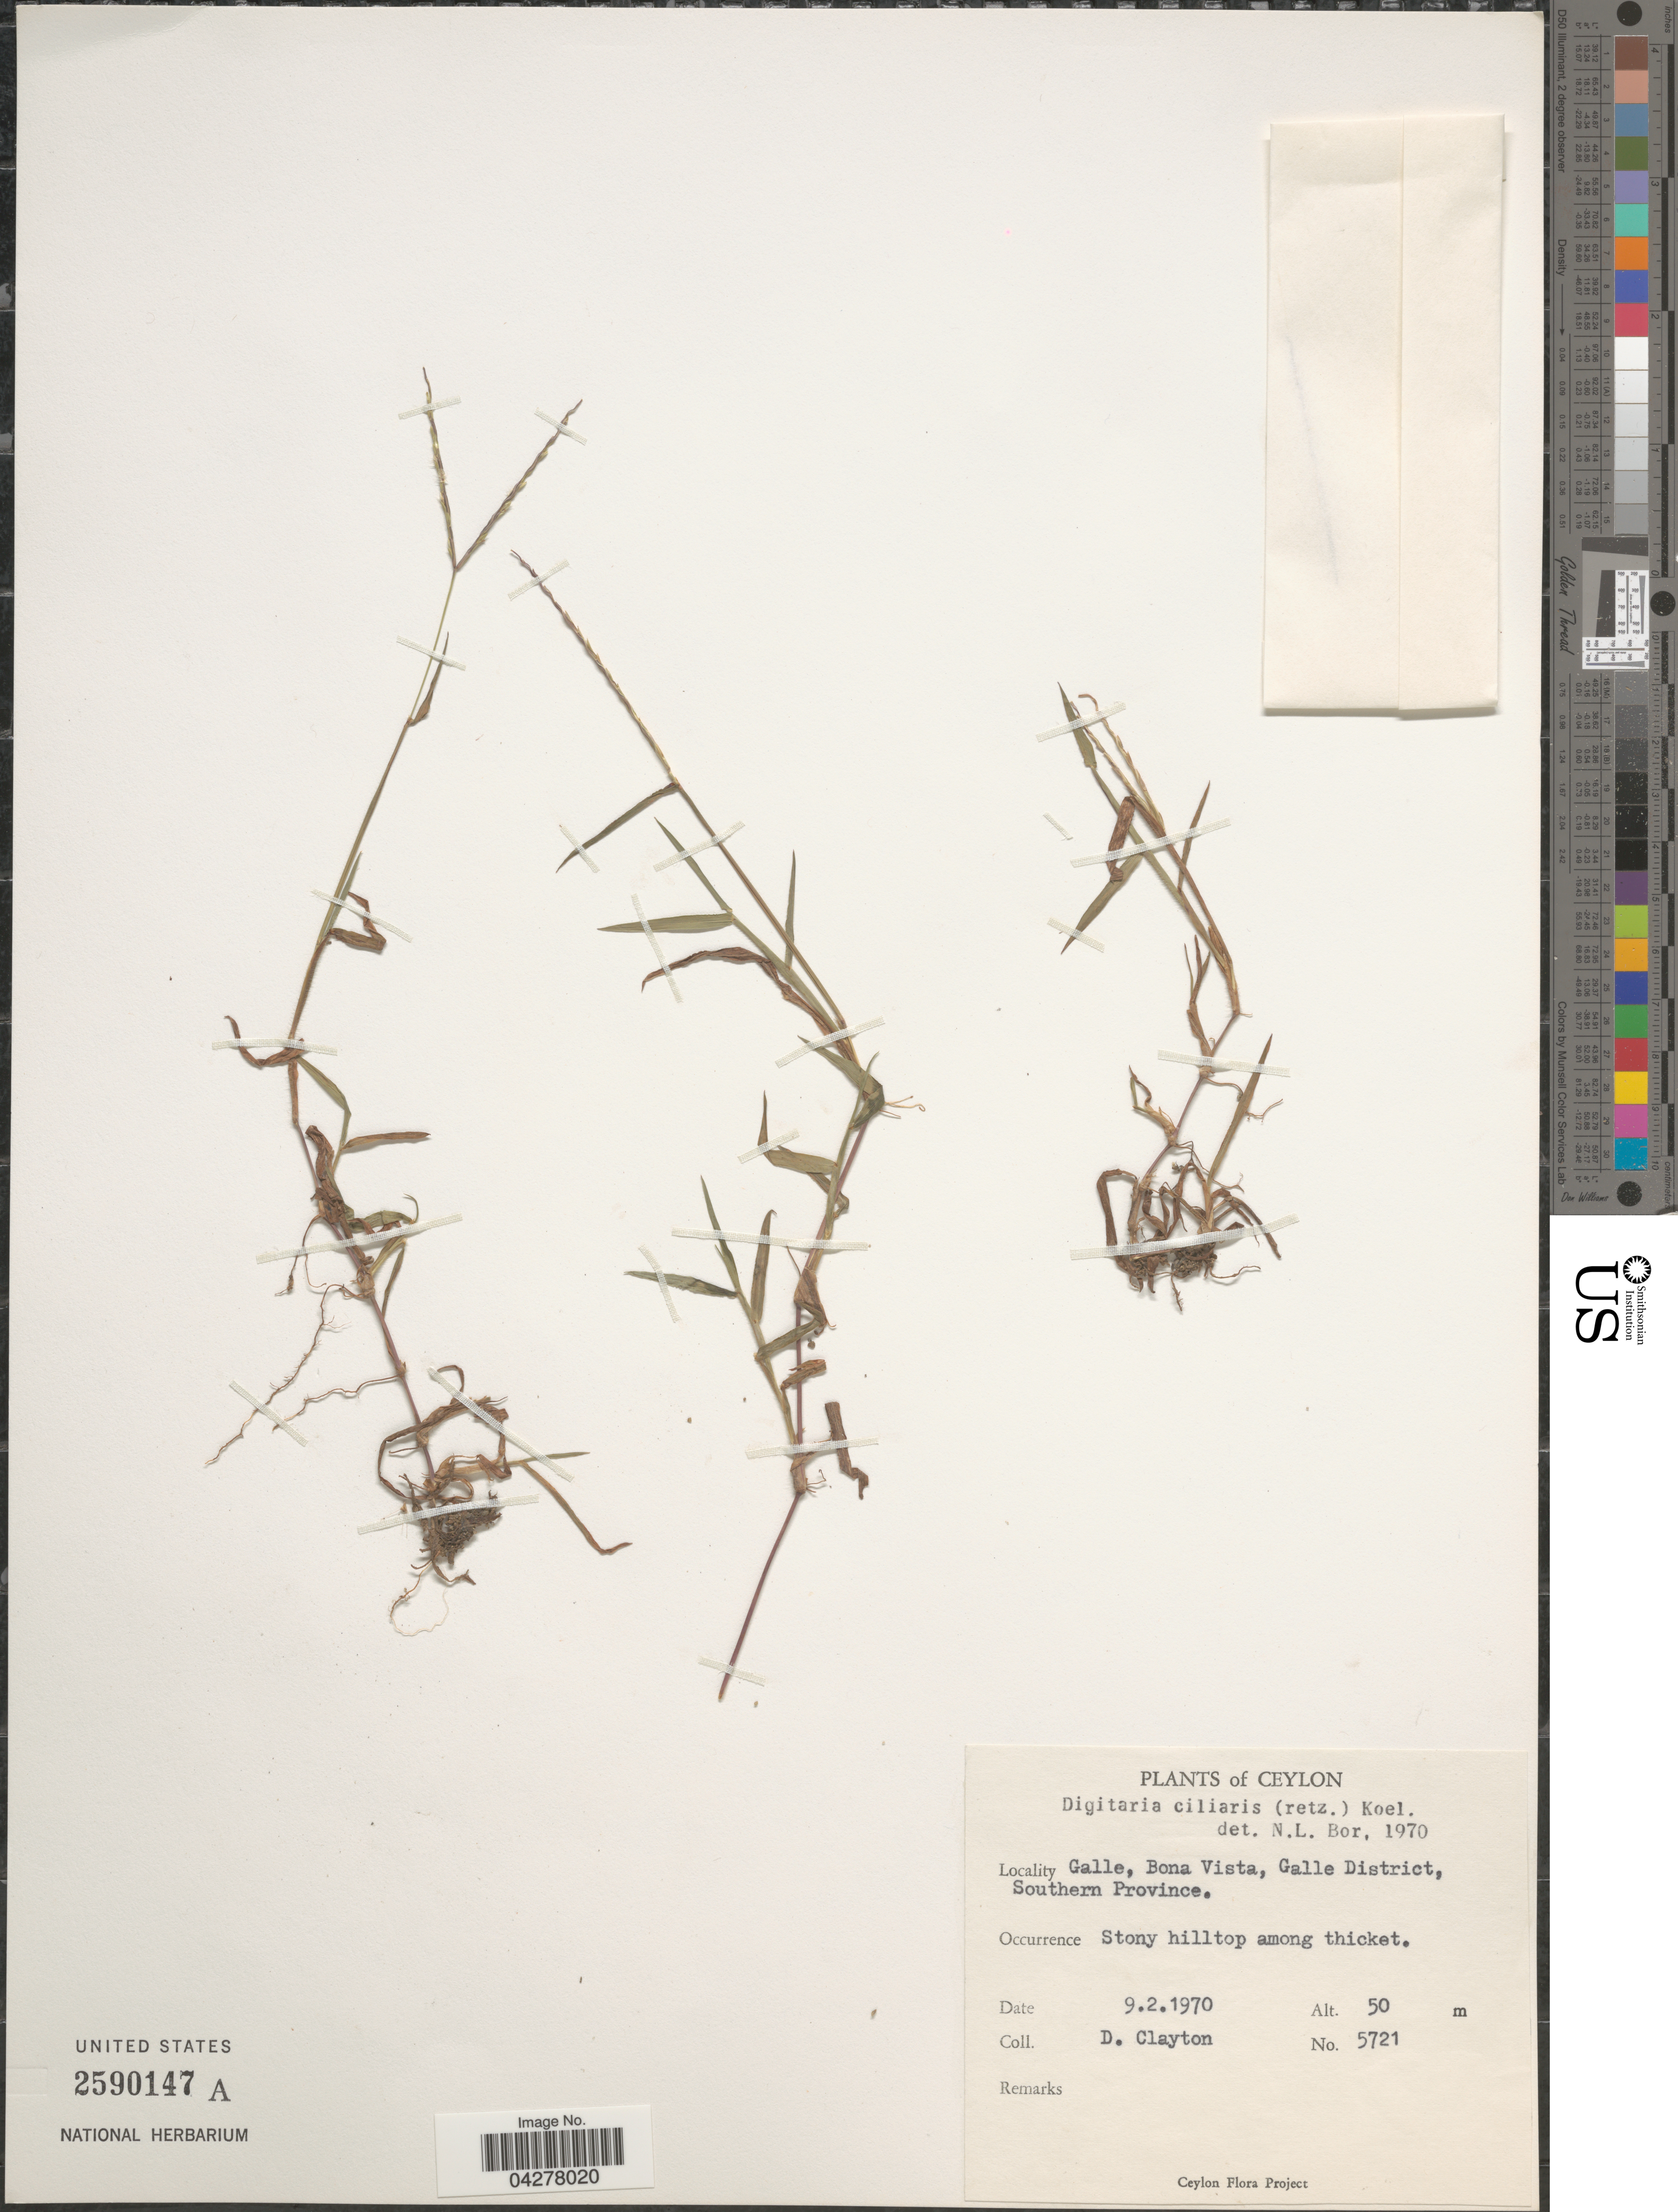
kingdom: Plantae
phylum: Tracheophyta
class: Liliopsida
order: Poales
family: Poaceae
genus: Digitaria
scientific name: Digitaria ciliaris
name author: (Retz.) Koeler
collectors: D. Clayton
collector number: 5721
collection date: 1970-02-09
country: Sri Lanka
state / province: Southern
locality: Ceylon. Galle, Bona Vista, Galle District. Stony hilltop among thicket.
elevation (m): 50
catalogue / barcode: US 2590147A